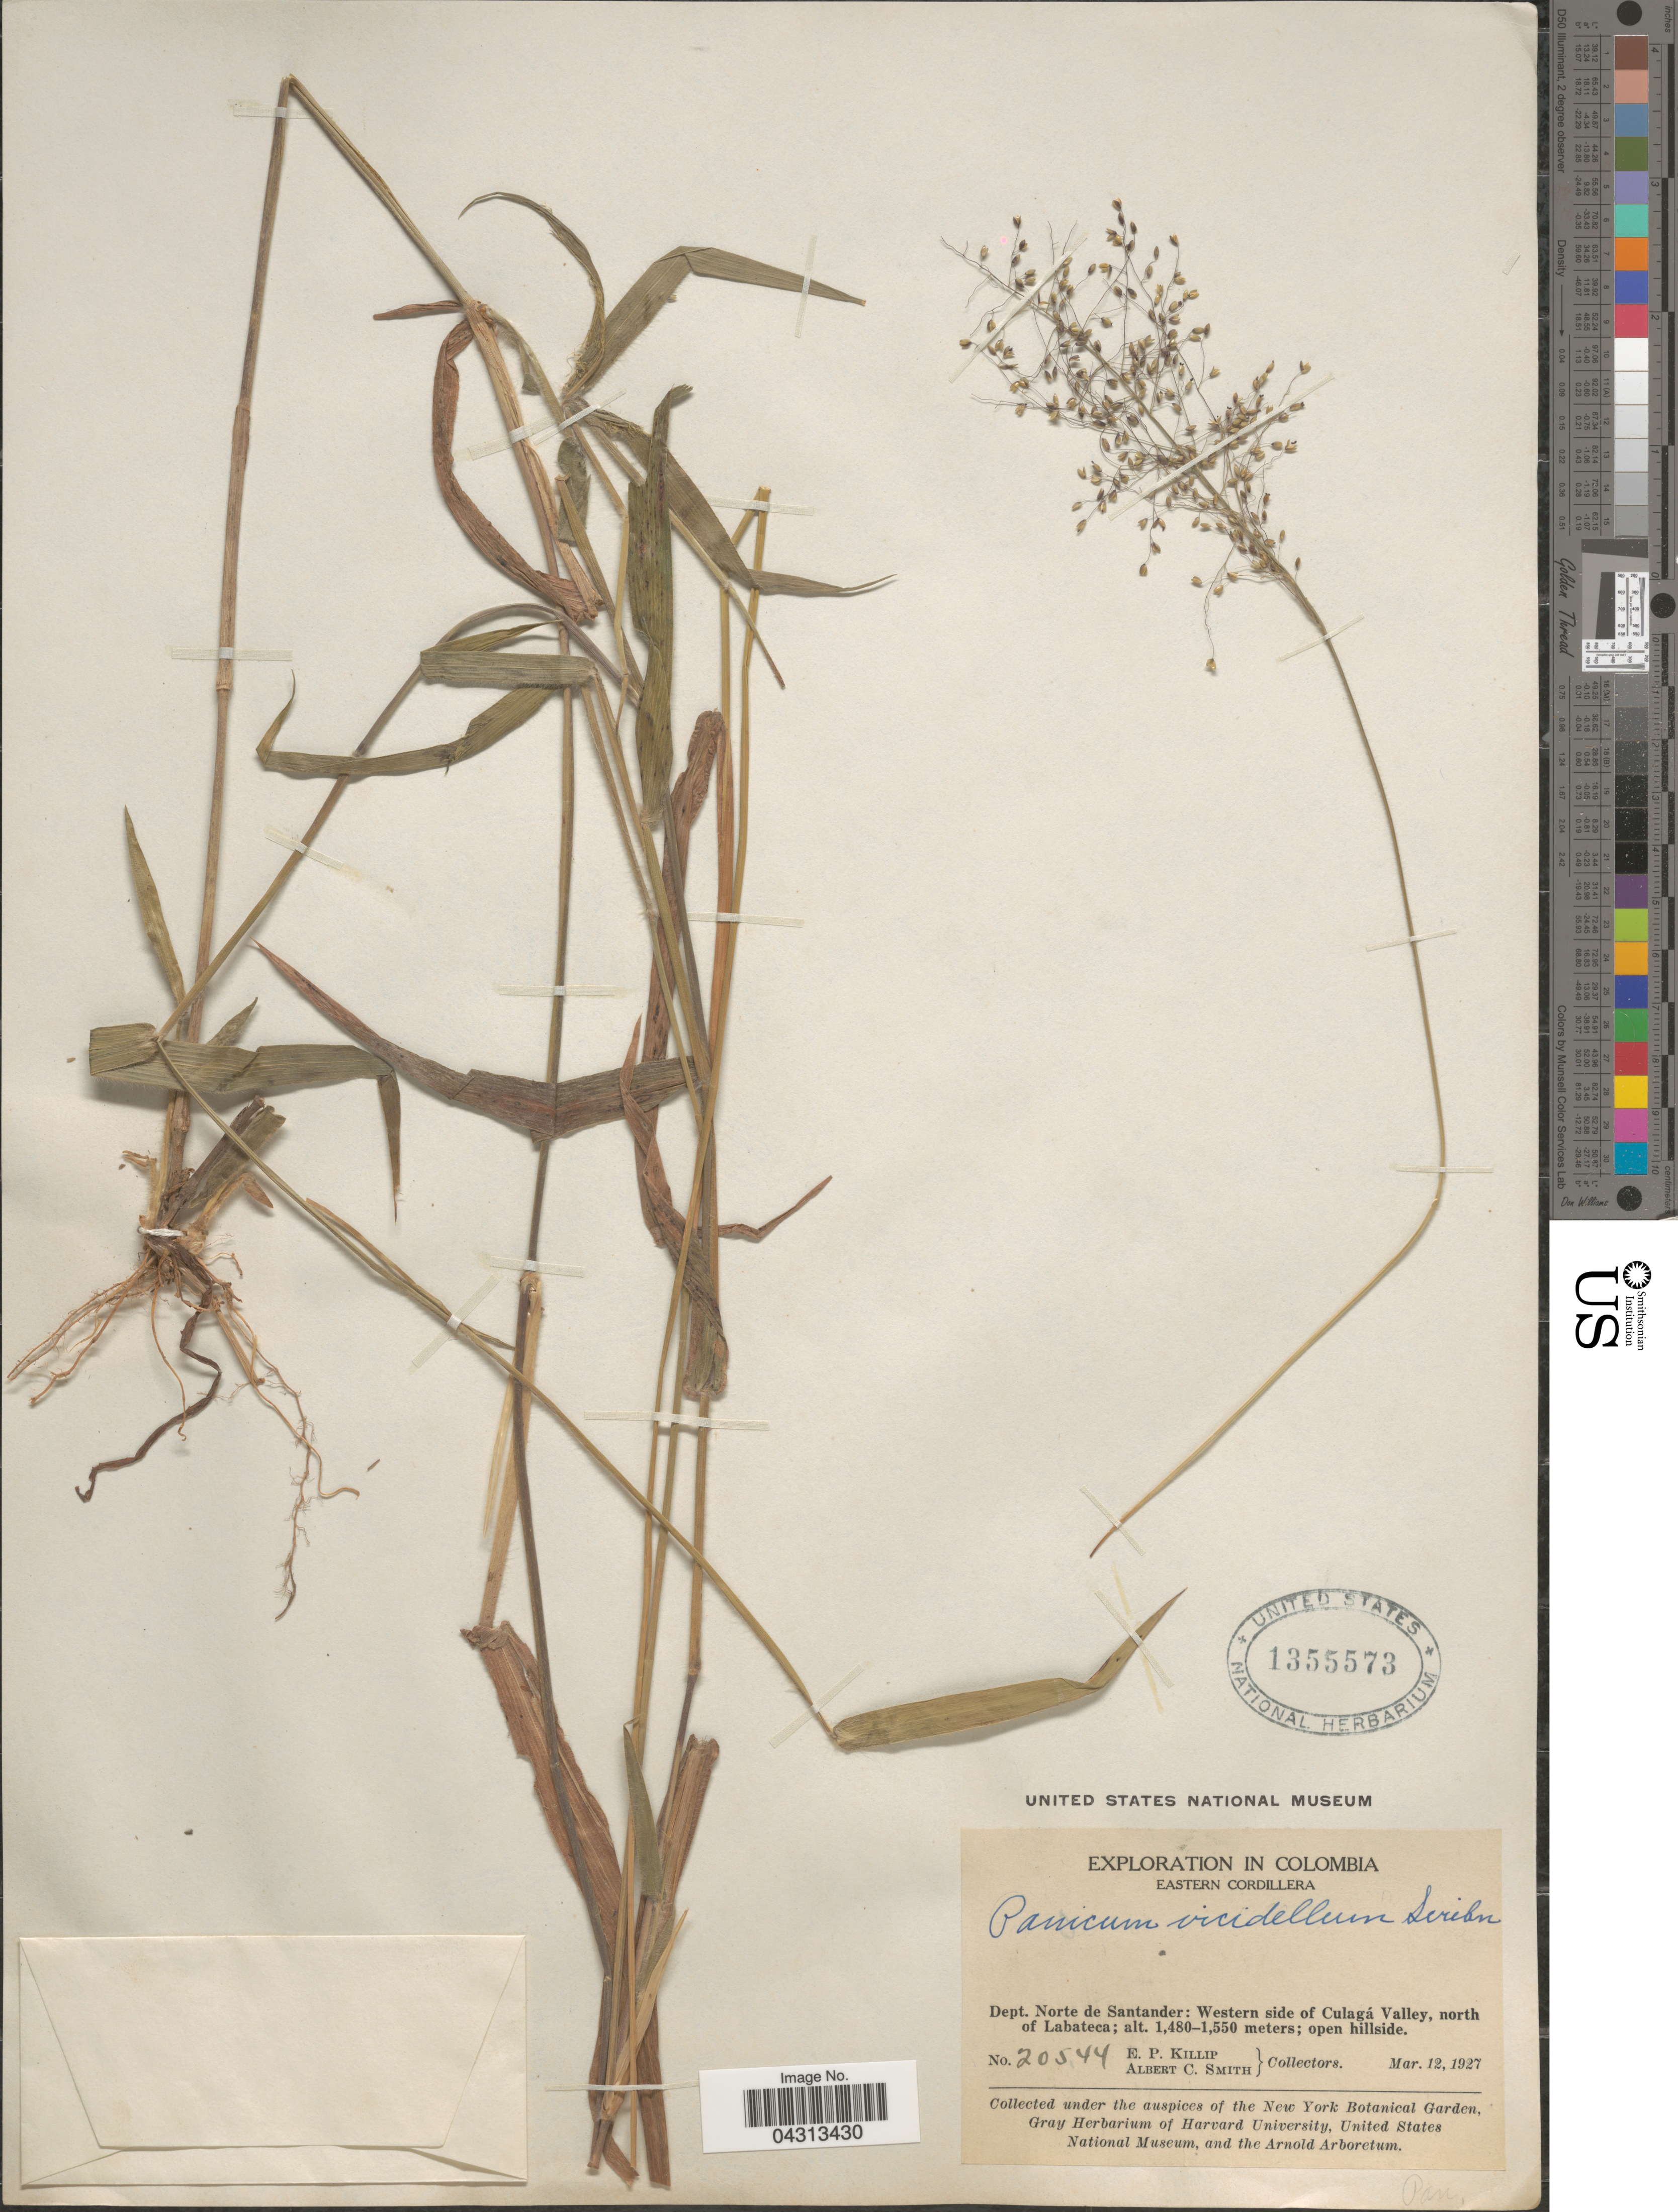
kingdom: Plantae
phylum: Tracheophyta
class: Liliopsida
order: Poales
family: Poaceae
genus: Dichanthelium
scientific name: Dichanthelium viscidellum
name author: (Scribn.) Gould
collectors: E. P. Killip & A. C. Smith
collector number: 20544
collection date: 1927-03-12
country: Colombia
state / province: Norte de Santander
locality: Exploration in Colombia. Eastern Cordillera. Dept. Norte de Santander: Western side of Culagá Valley, north of Labateca; open hillside.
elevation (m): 1480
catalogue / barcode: US 1355573